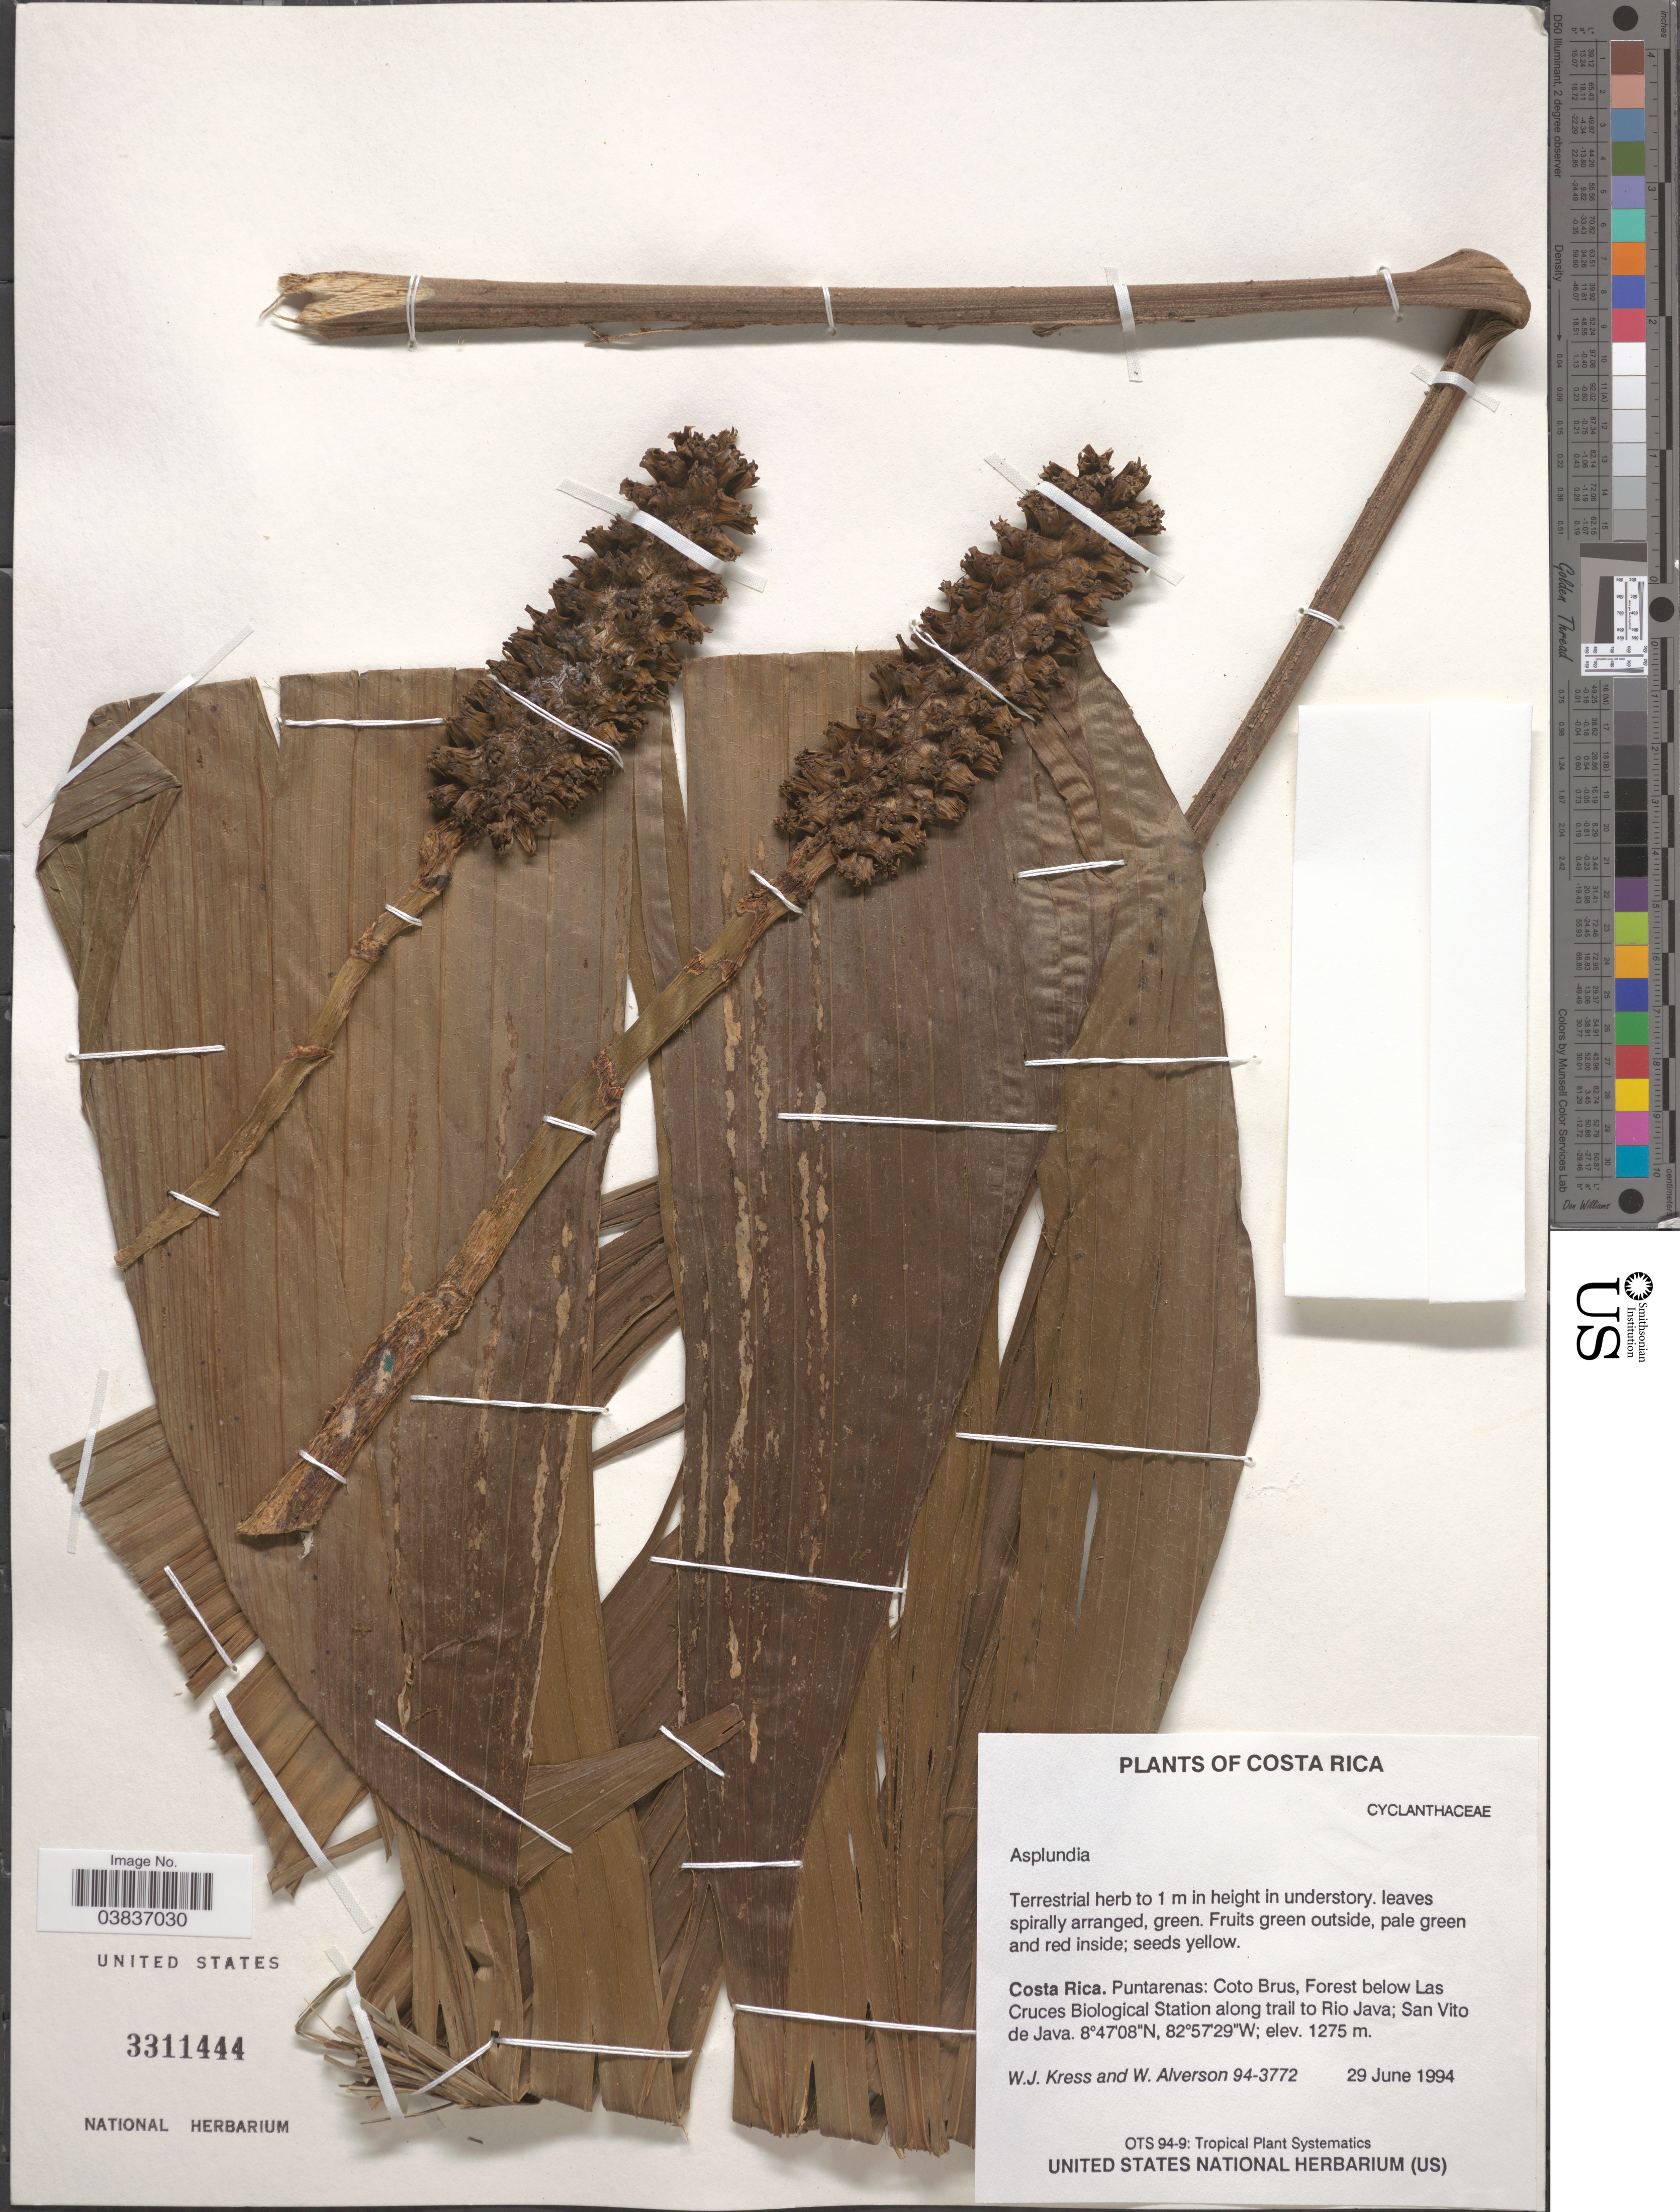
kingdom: Plantae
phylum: Tracheophyta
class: Liliopsida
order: Pandanales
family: Cyclanthaceae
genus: Asplundia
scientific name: Asplundia sp.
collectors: W. J. Kress & W. S. Alverson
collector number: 94-3772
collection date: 1994-06-29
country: Costa Rica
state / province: Puntarenas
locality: Coto Brus, Forest below Las Cruces Biological Station along trail to Rio Java; San Vito de Java.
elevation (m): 1275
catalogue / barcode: US 3311444